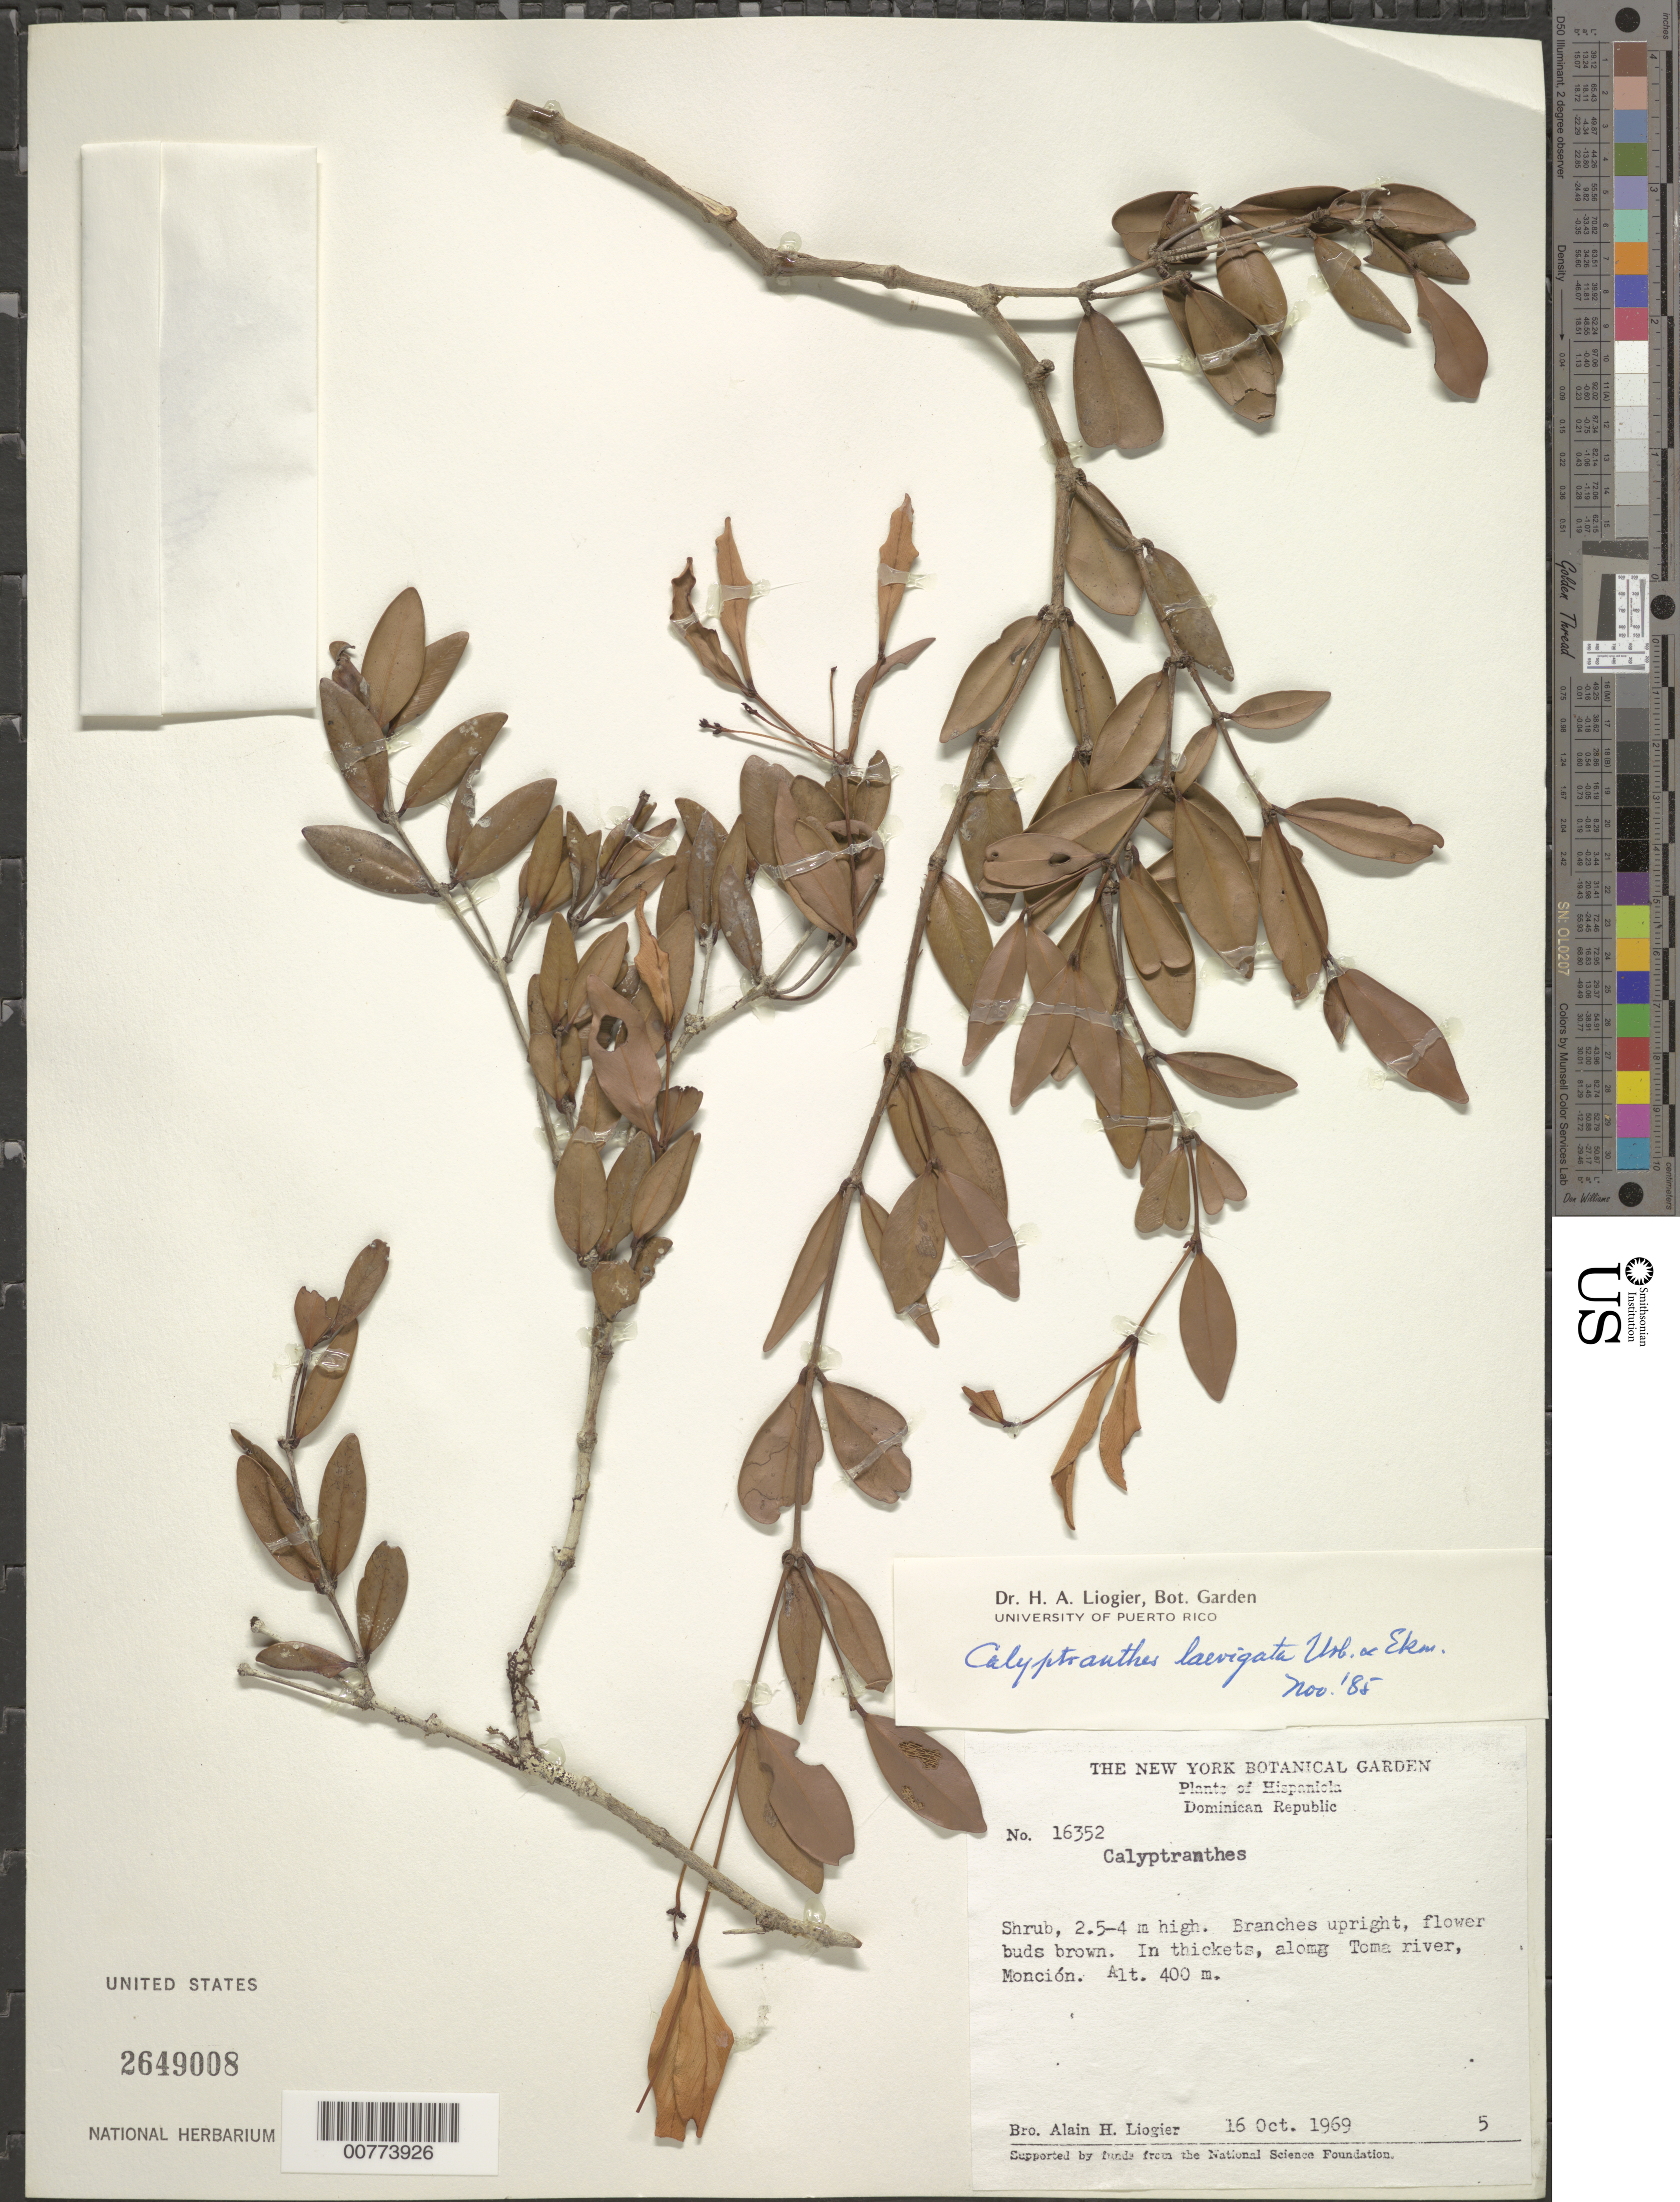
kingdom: Plantae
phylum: Tracheophyta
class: Magnoliopsida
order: Myrtales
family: Myrtaceae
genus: Myrcia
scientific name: Myrcia neolaevigata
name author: K. Campbell & Peguero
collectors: A. H. Liogier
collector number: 16352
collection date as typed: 16 Oct 1969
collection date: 1969-10-16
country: Dominican Republic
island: Hispaniola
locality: Monción, Toma River.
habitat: Thickets, along river.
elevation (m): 400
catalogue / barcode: US 2649008